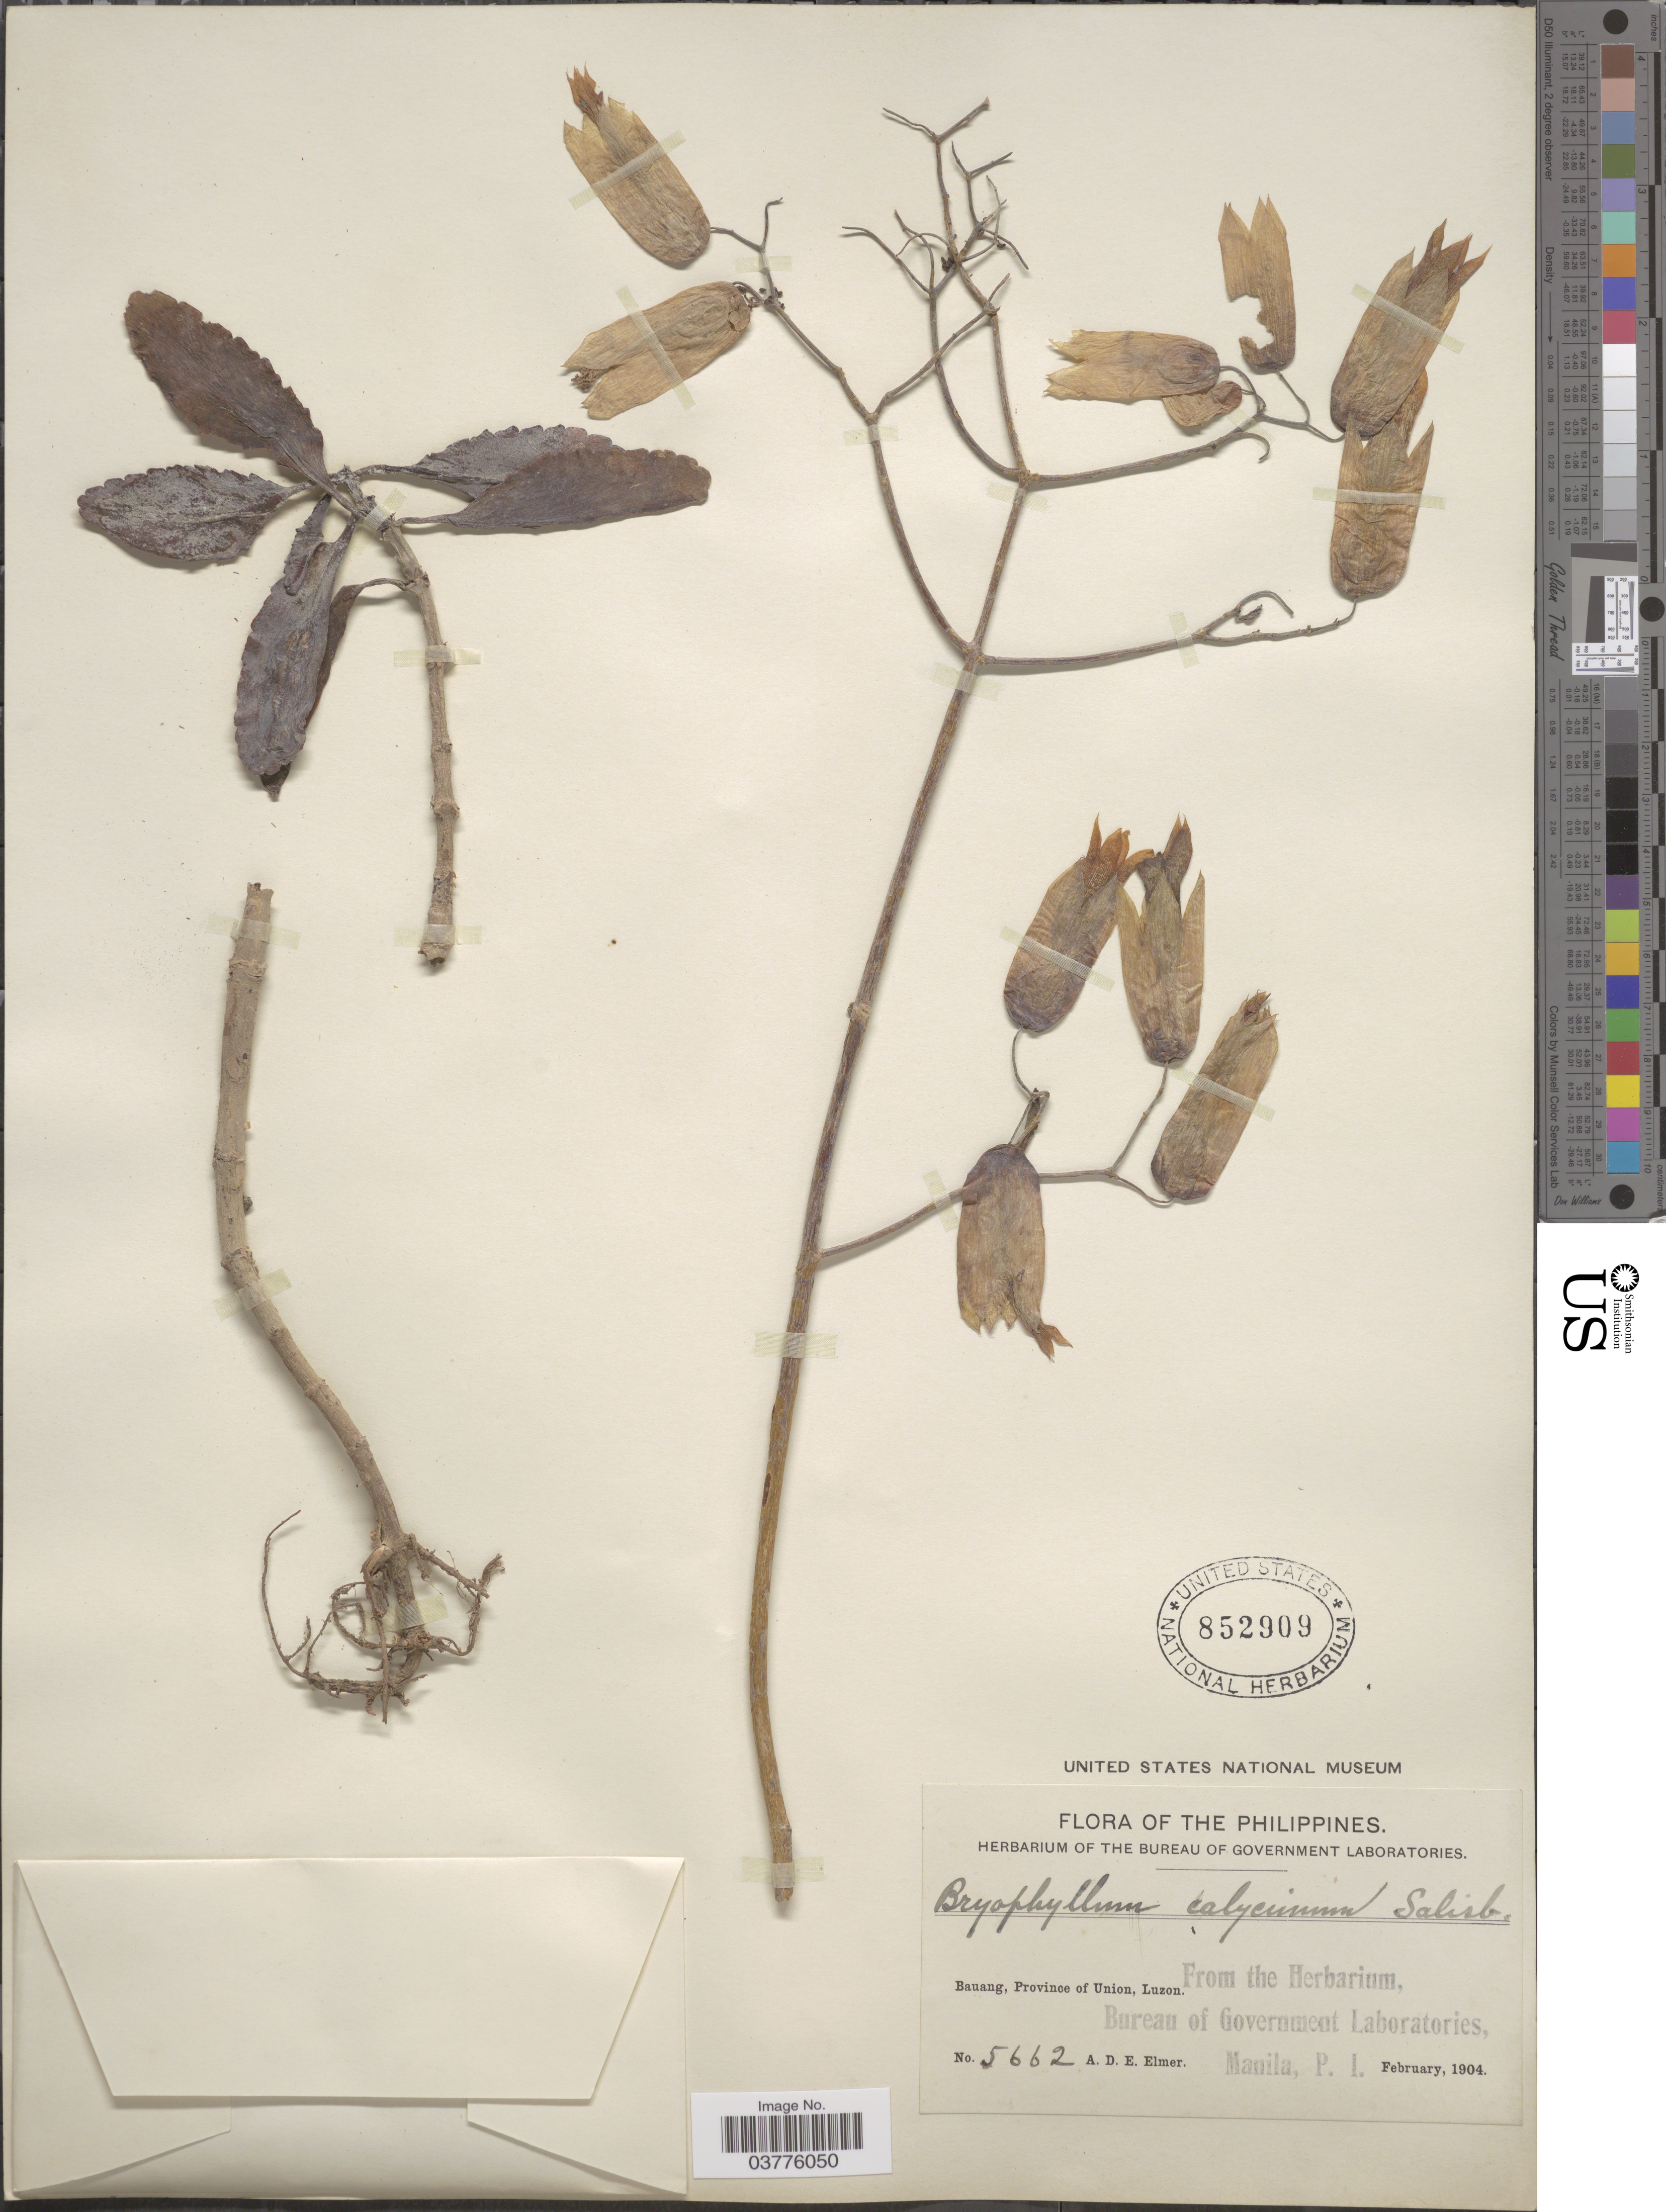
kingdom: Plantae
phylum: Tracheophyta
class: Magnoliopsida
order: Saxifragales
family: Crassulaceae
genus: Kalanchoe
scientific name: Kalanchoe pinnata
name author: (Lam.) Pers.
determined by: Strong, Mark T., (BOT), Smithsonian Institution - National Museum of Natural History (UNITED STATES)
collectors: A. D. E. Elmer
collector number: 5662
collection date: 1904-02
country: Philippines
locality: Bauang, Province of Union, Luzon.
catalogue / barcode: US 852909